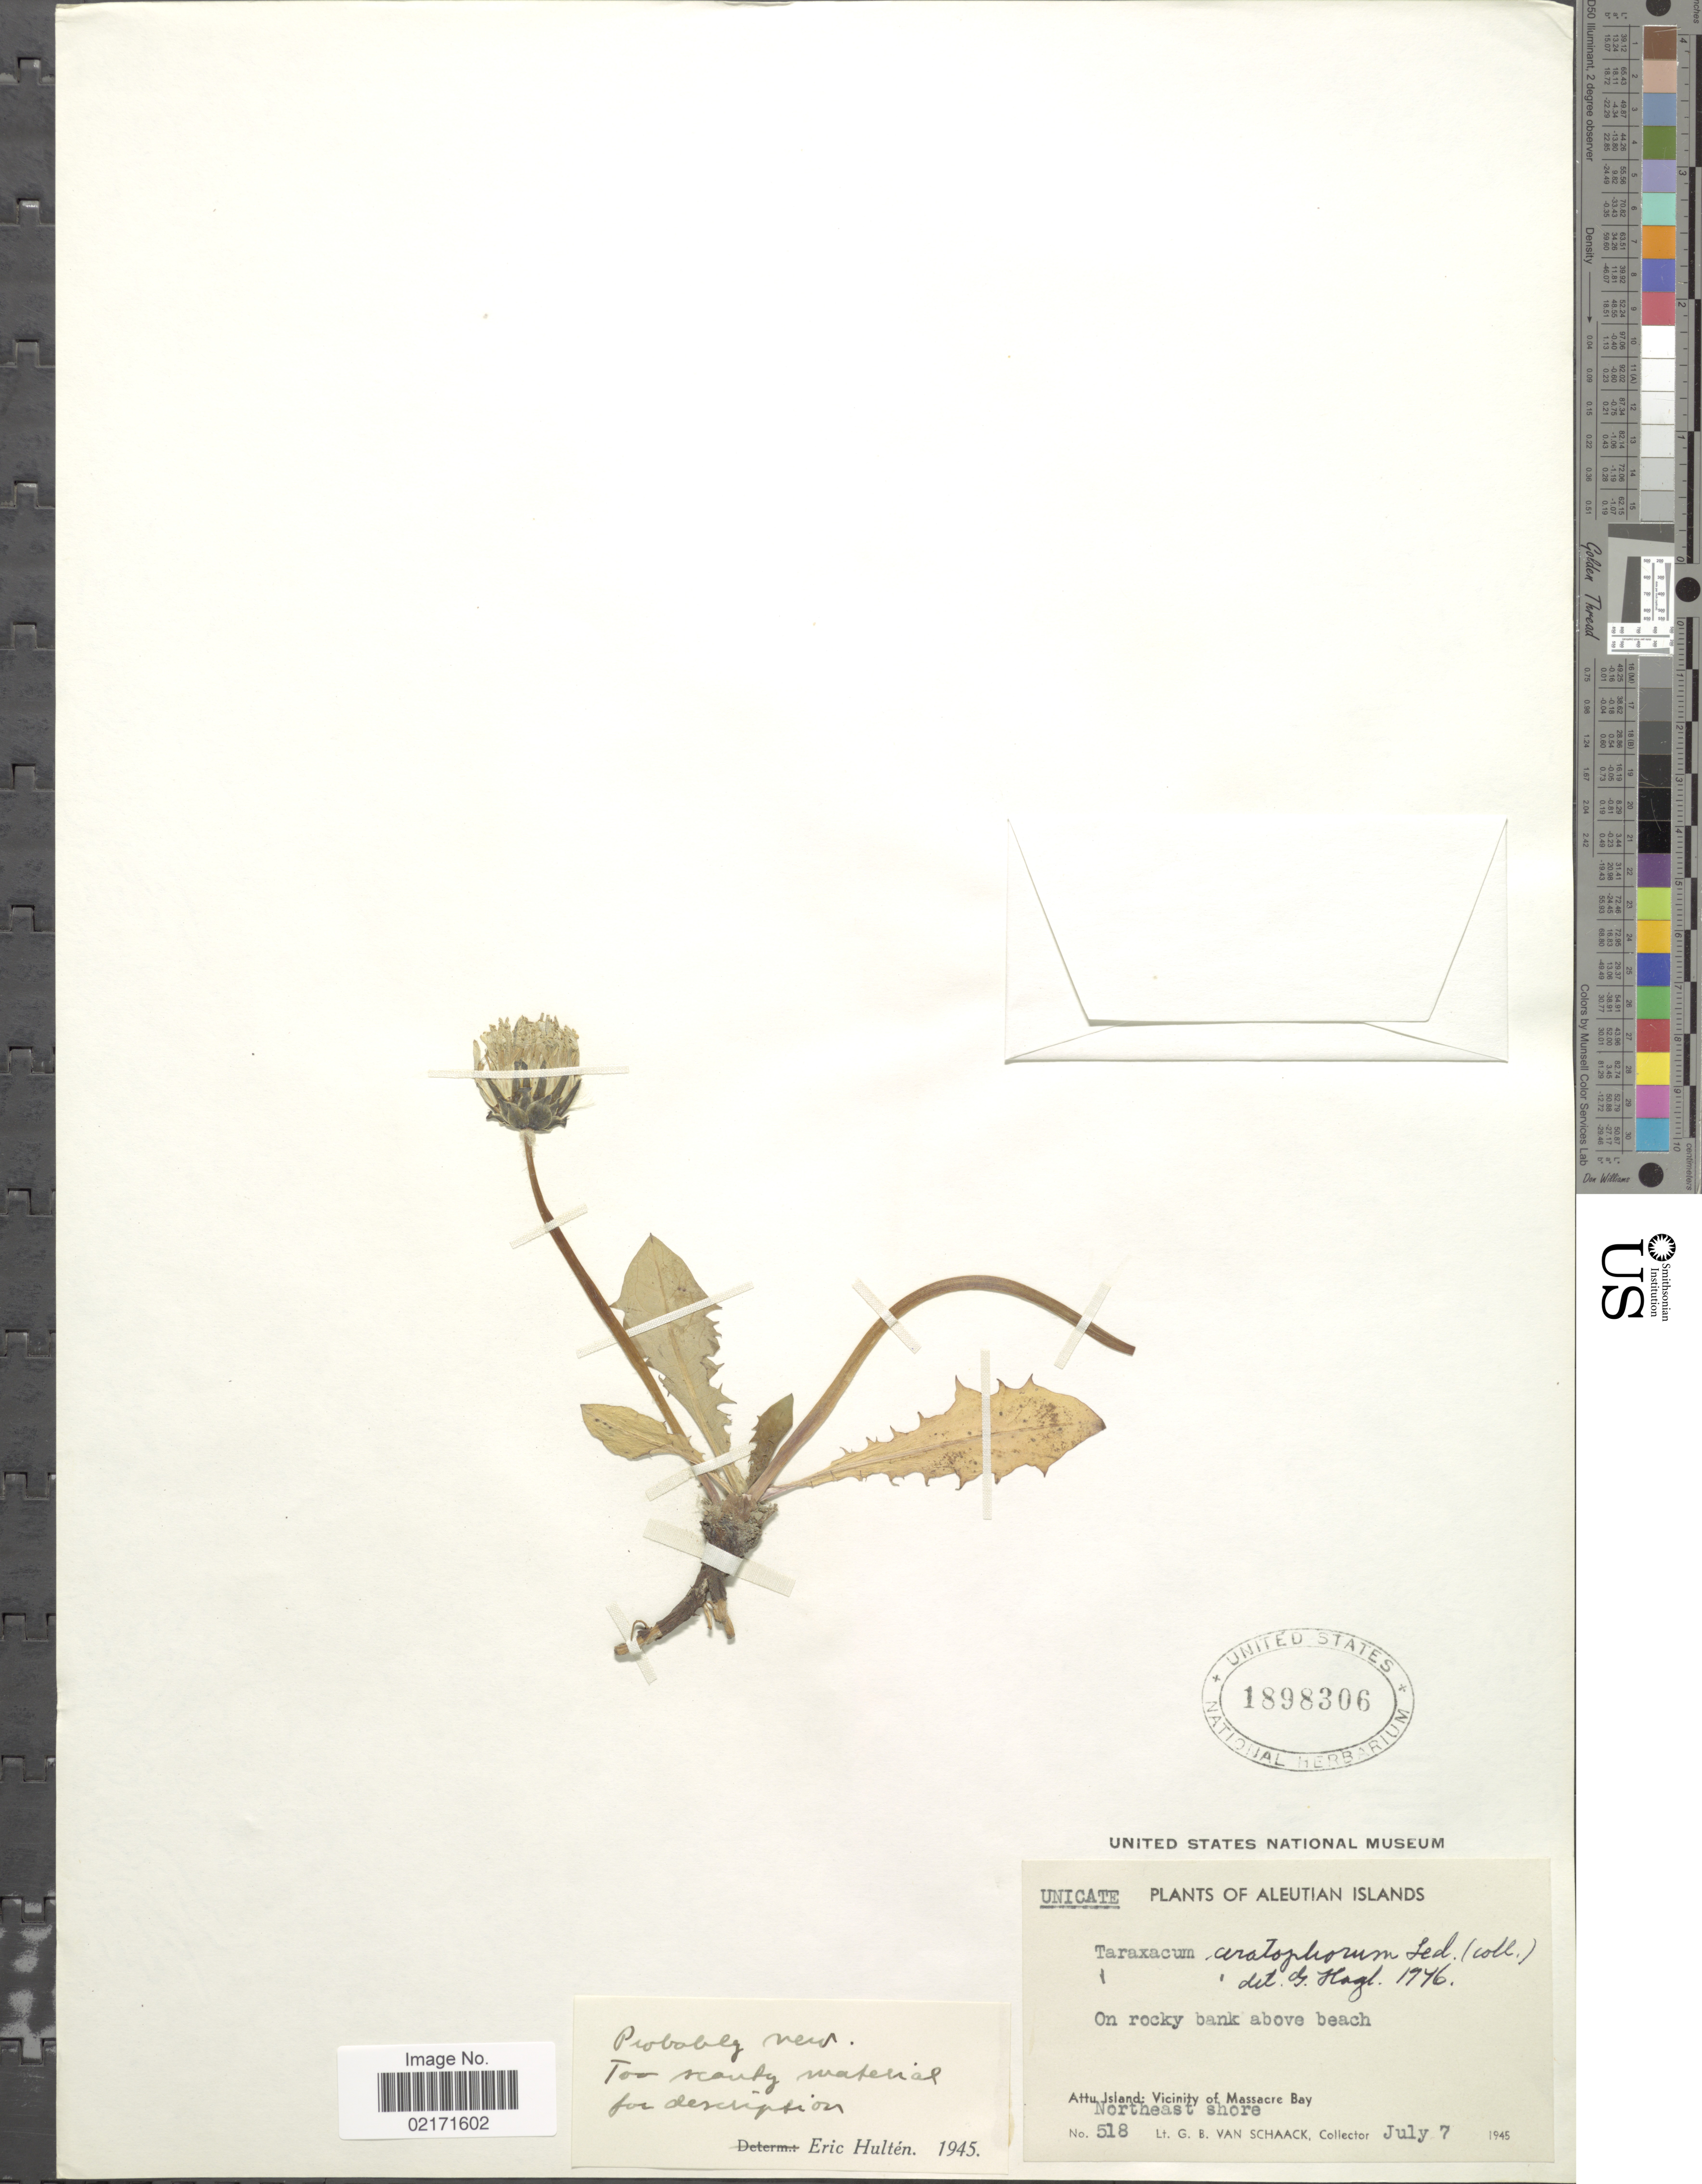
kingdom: Plantae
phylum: Tracheophyta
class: Magnoliopsida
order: Asterales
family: Asteraceae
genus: Taraxacum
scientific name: Taraxacum ceratophorum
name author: (Ledeb.) DC.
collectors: G. Van Schaack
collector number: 518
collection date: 1945-07-07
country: United States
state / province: Alaska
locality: Aleutian Islands. On rocky bank above beach. Attu Island: Vicinity of Massacre Bay. Northeast shore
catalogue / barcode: US 1898306